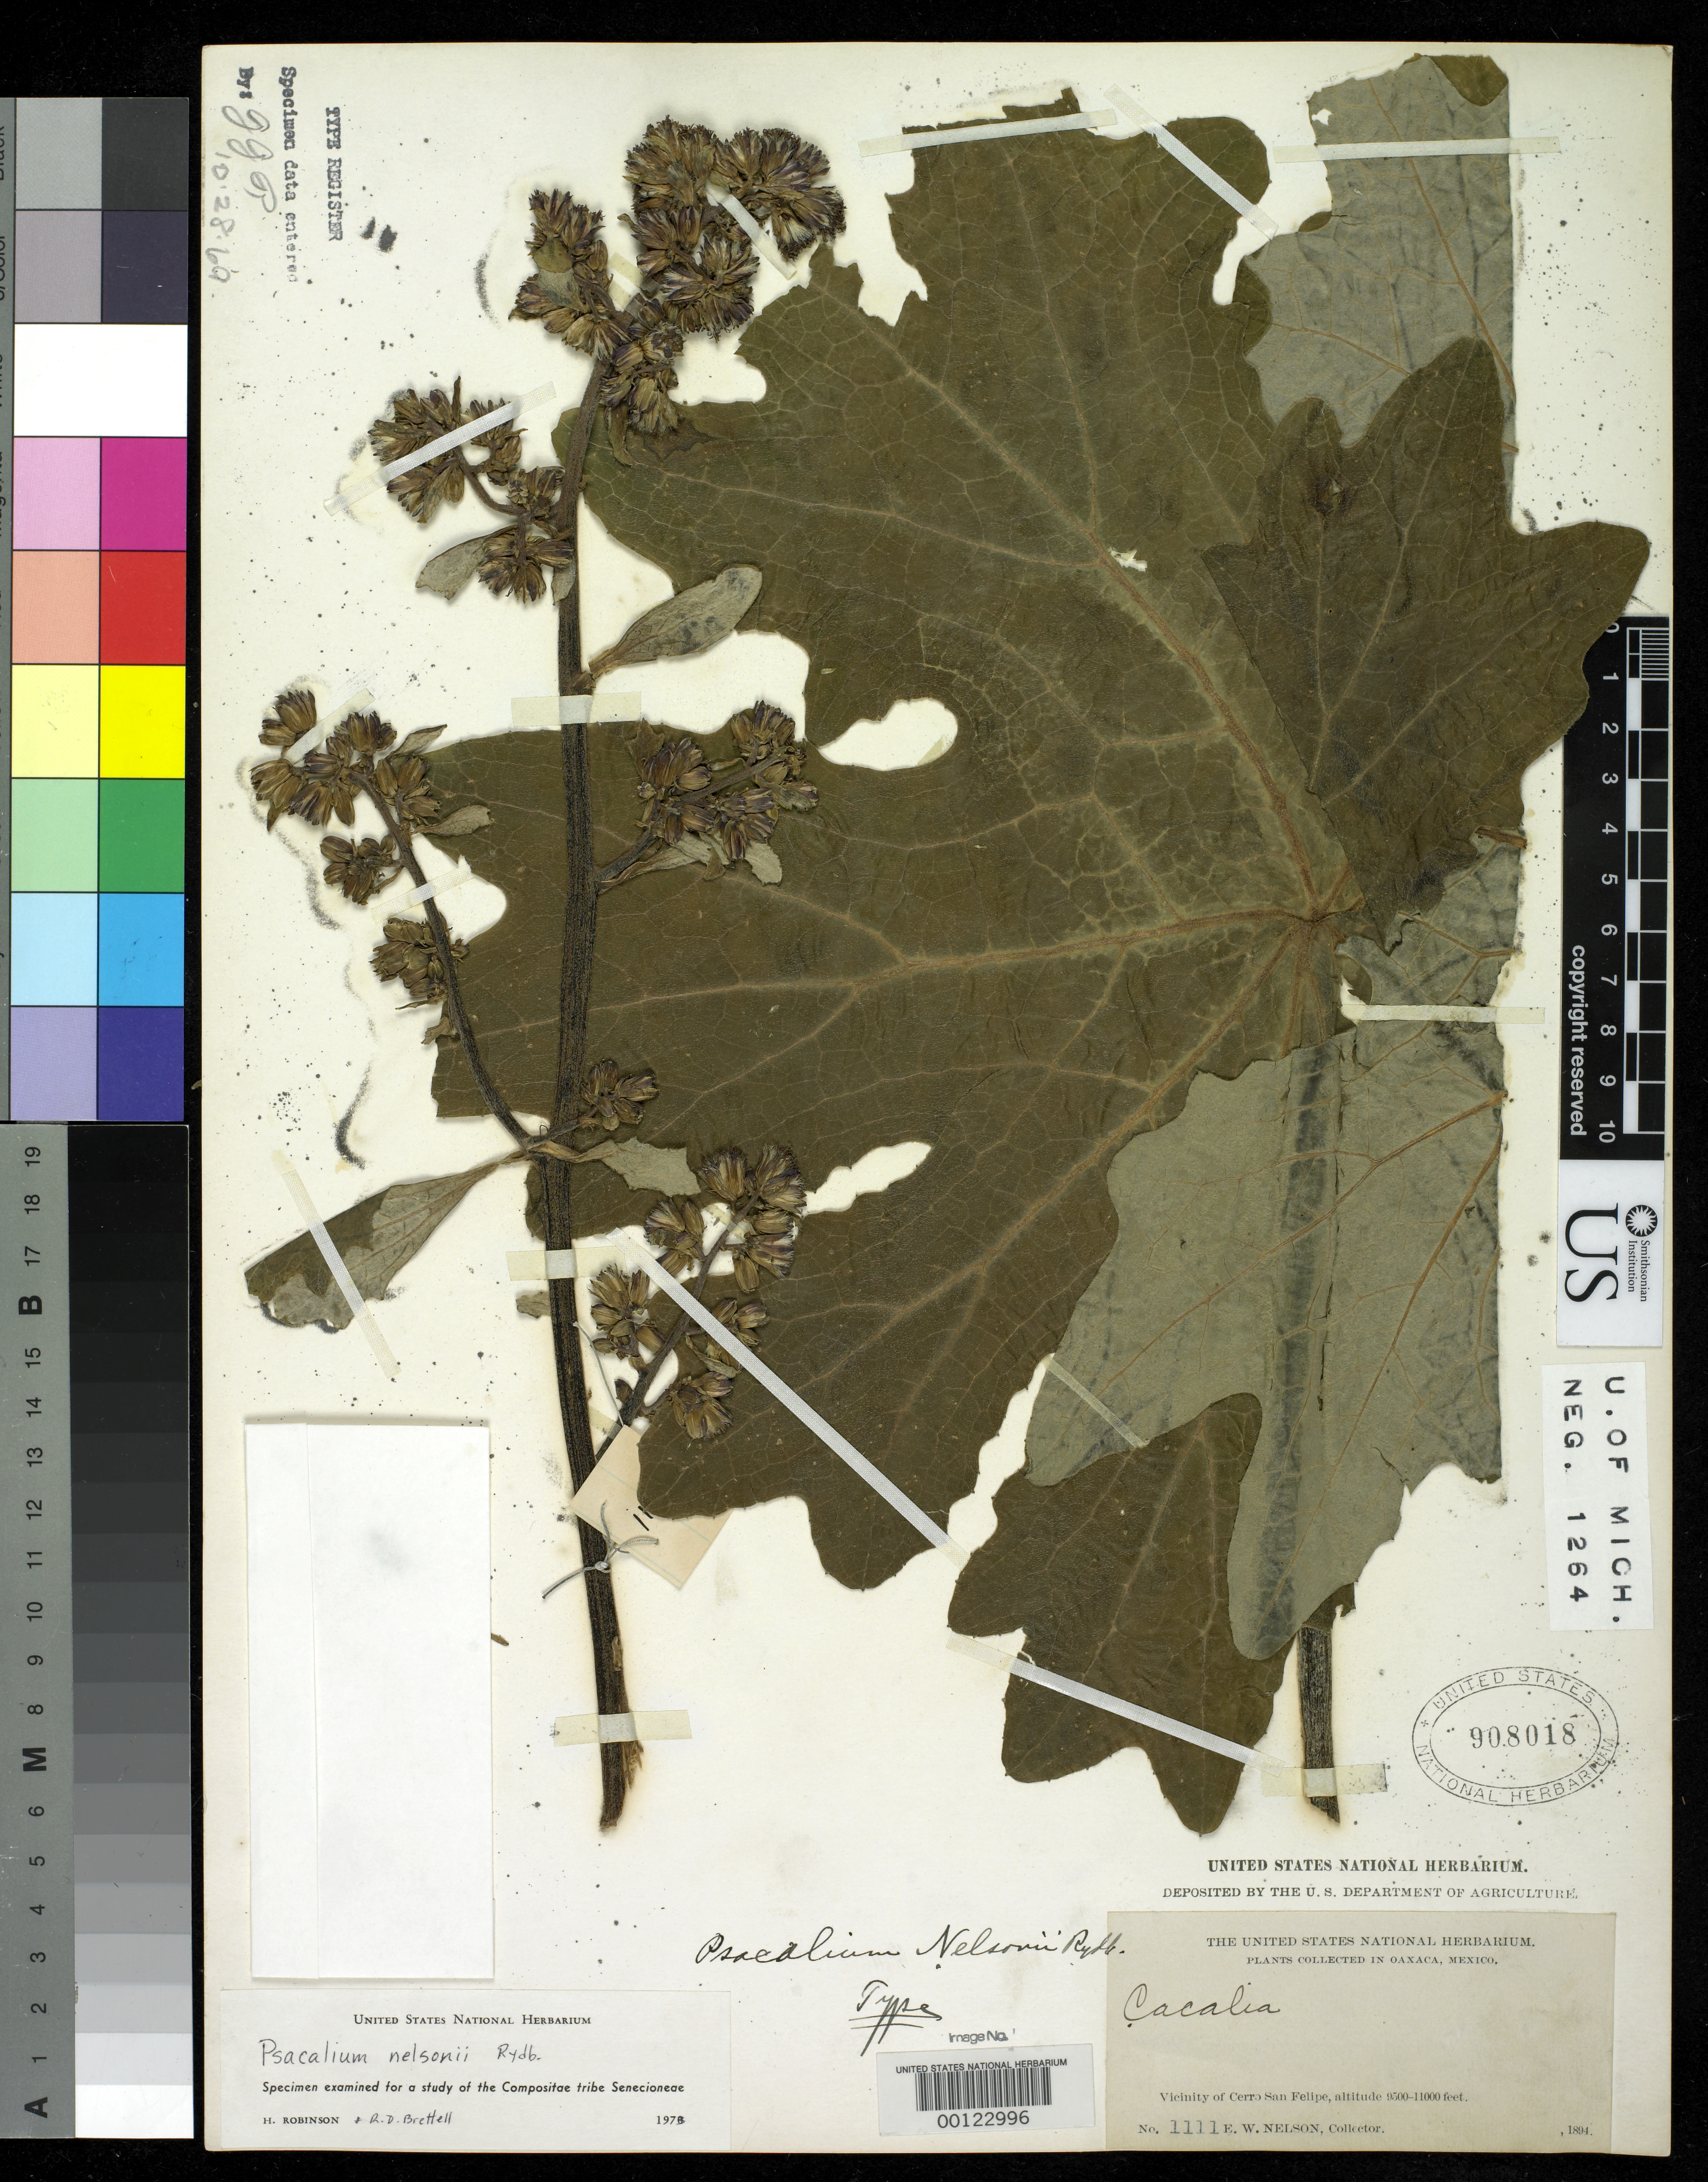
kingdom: Plantae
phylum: Tracheophyta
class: Magnoliopsida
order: Asterales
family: Asteraceae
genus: Psacalium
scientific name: Psacalium nelsonii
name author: Rydb.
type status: Holotype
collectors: E. W. Nelson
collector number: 1111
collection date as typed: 1894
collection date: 1894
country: Mexico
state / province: Oaxaca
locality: Vicinity of Cerro San Felipe.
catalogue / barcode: US 908018